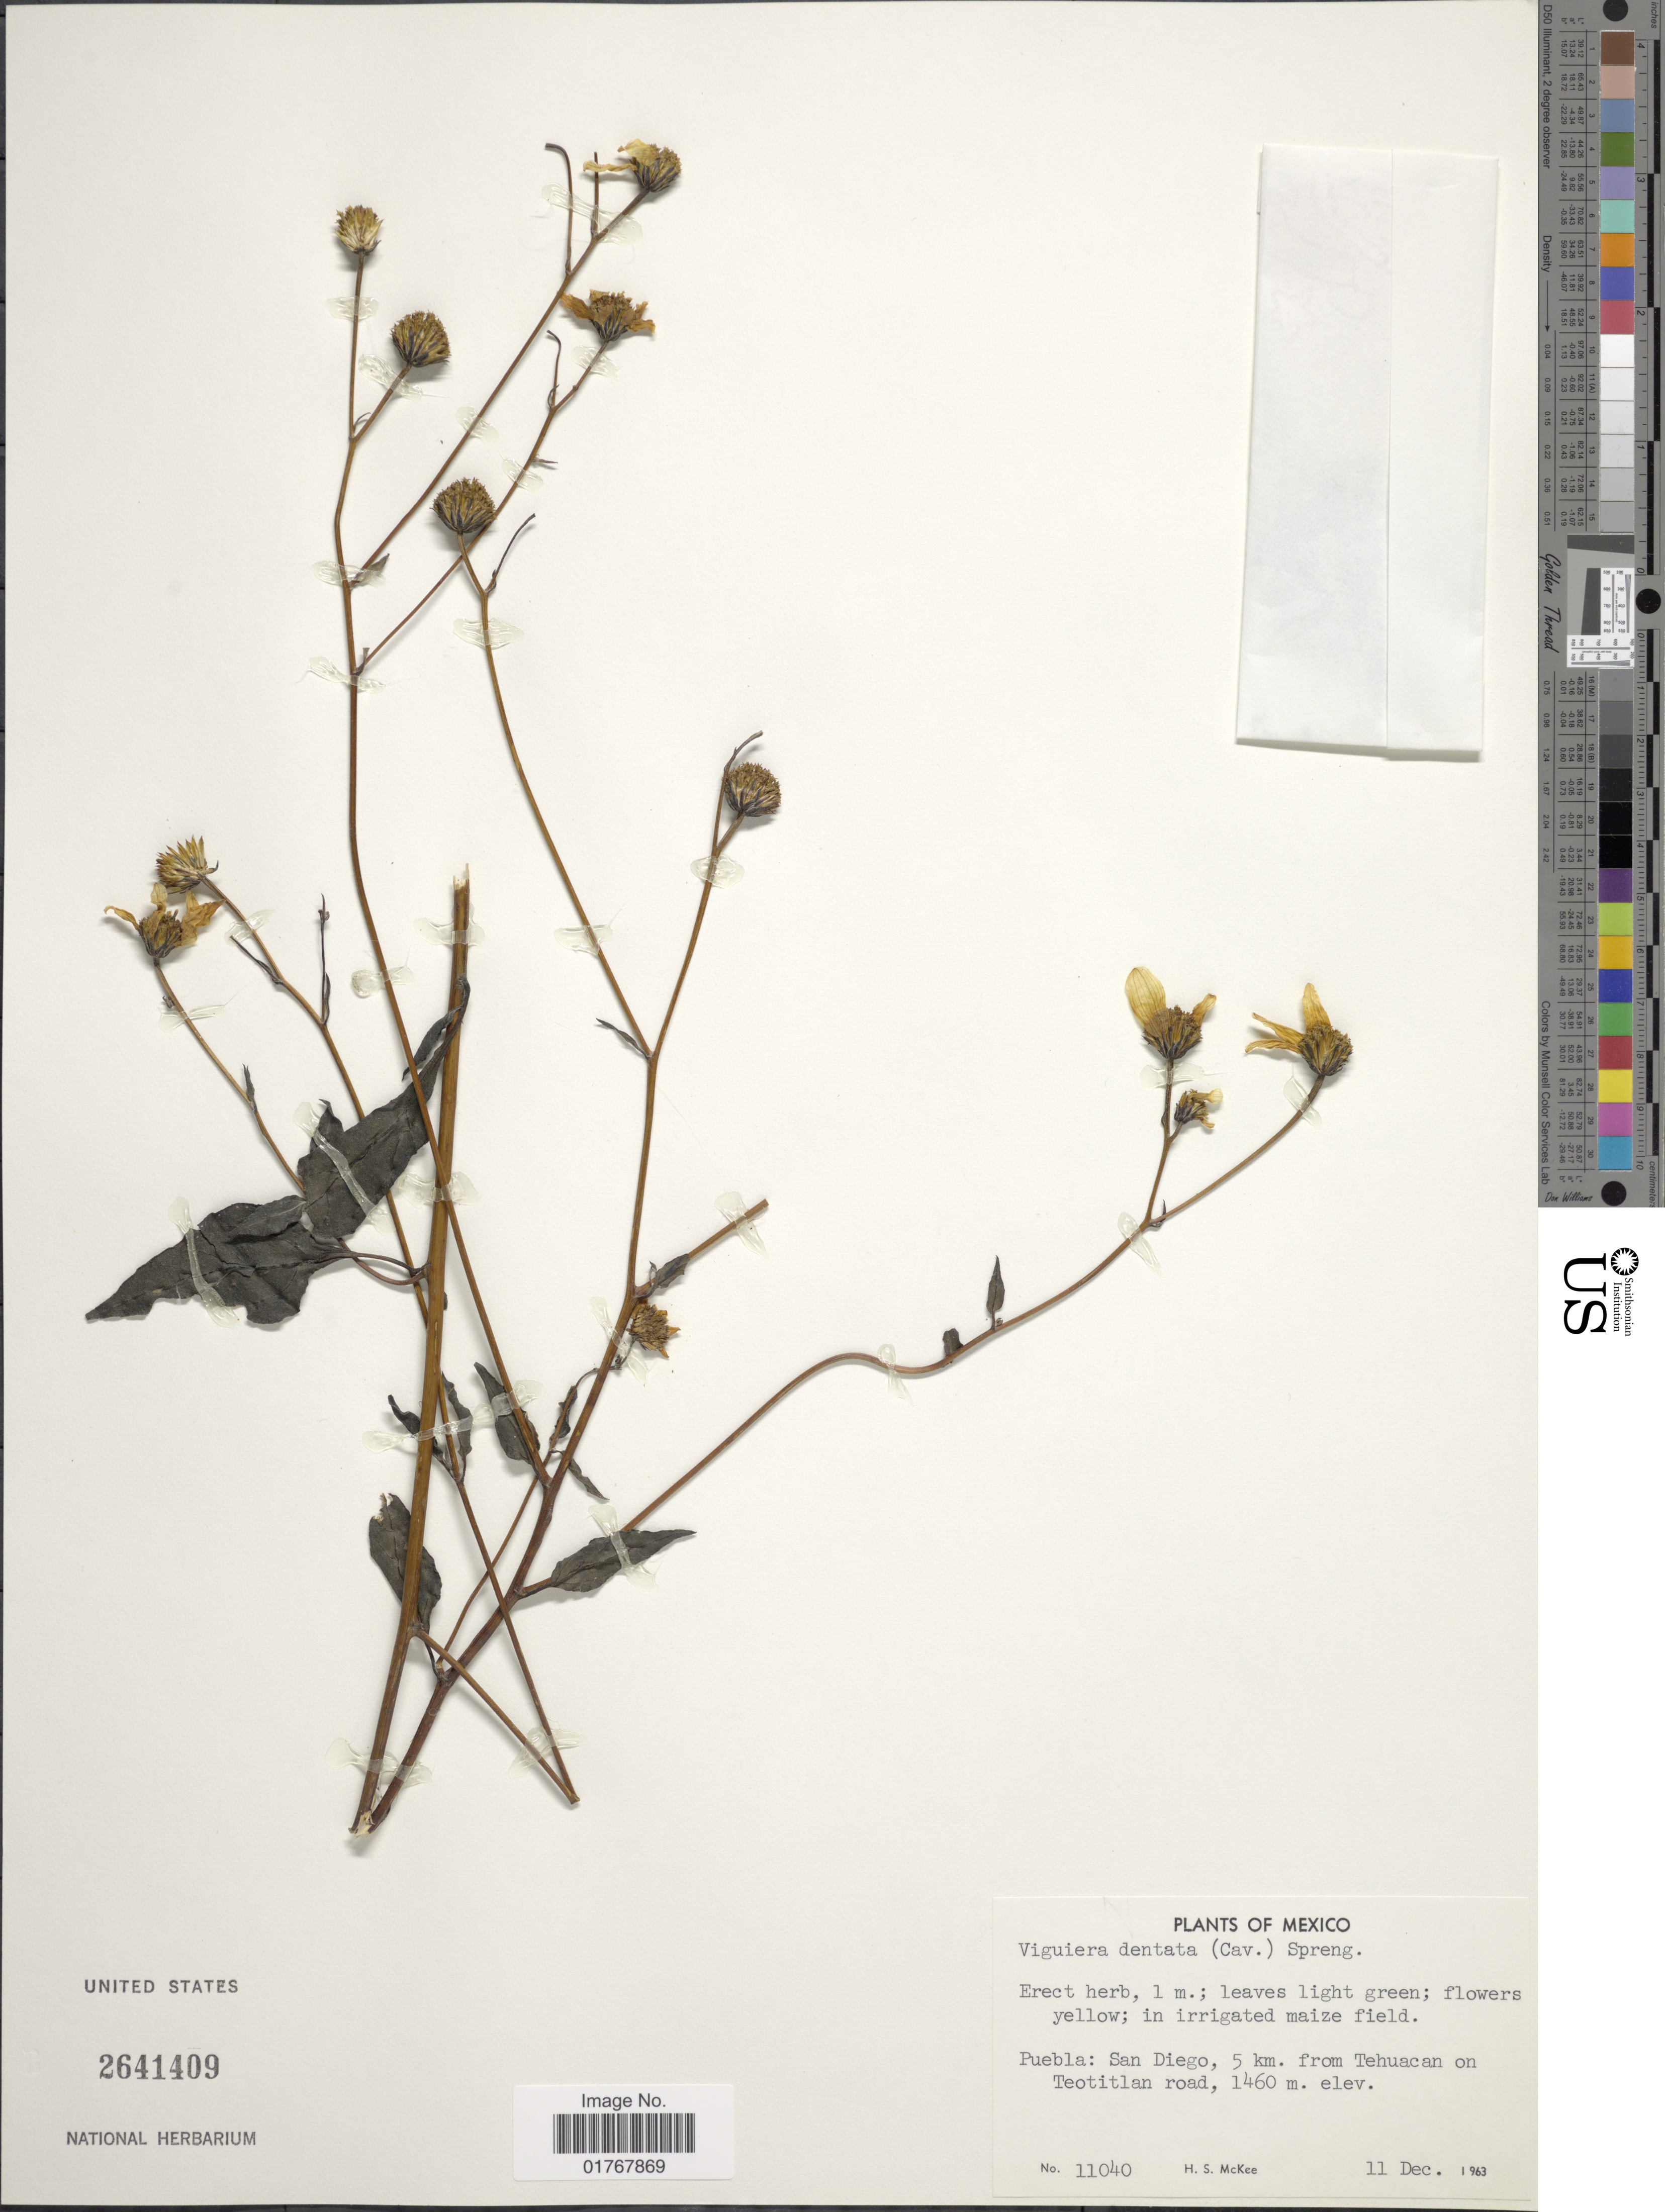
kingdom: Plantae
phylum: Tracheophyta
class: Magnoliopsida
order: Asterales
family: Asteraceae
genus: Viguiera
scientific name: Viguiera dentata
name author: (Cav.) Spreng.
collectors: H. S. McKee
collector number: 11040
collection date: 1963-12-11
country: Mexico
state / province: Puebla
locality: San Diego, 5 km from Tehuacan on Teotitlan road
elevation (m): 1460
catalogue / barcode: US 2641409